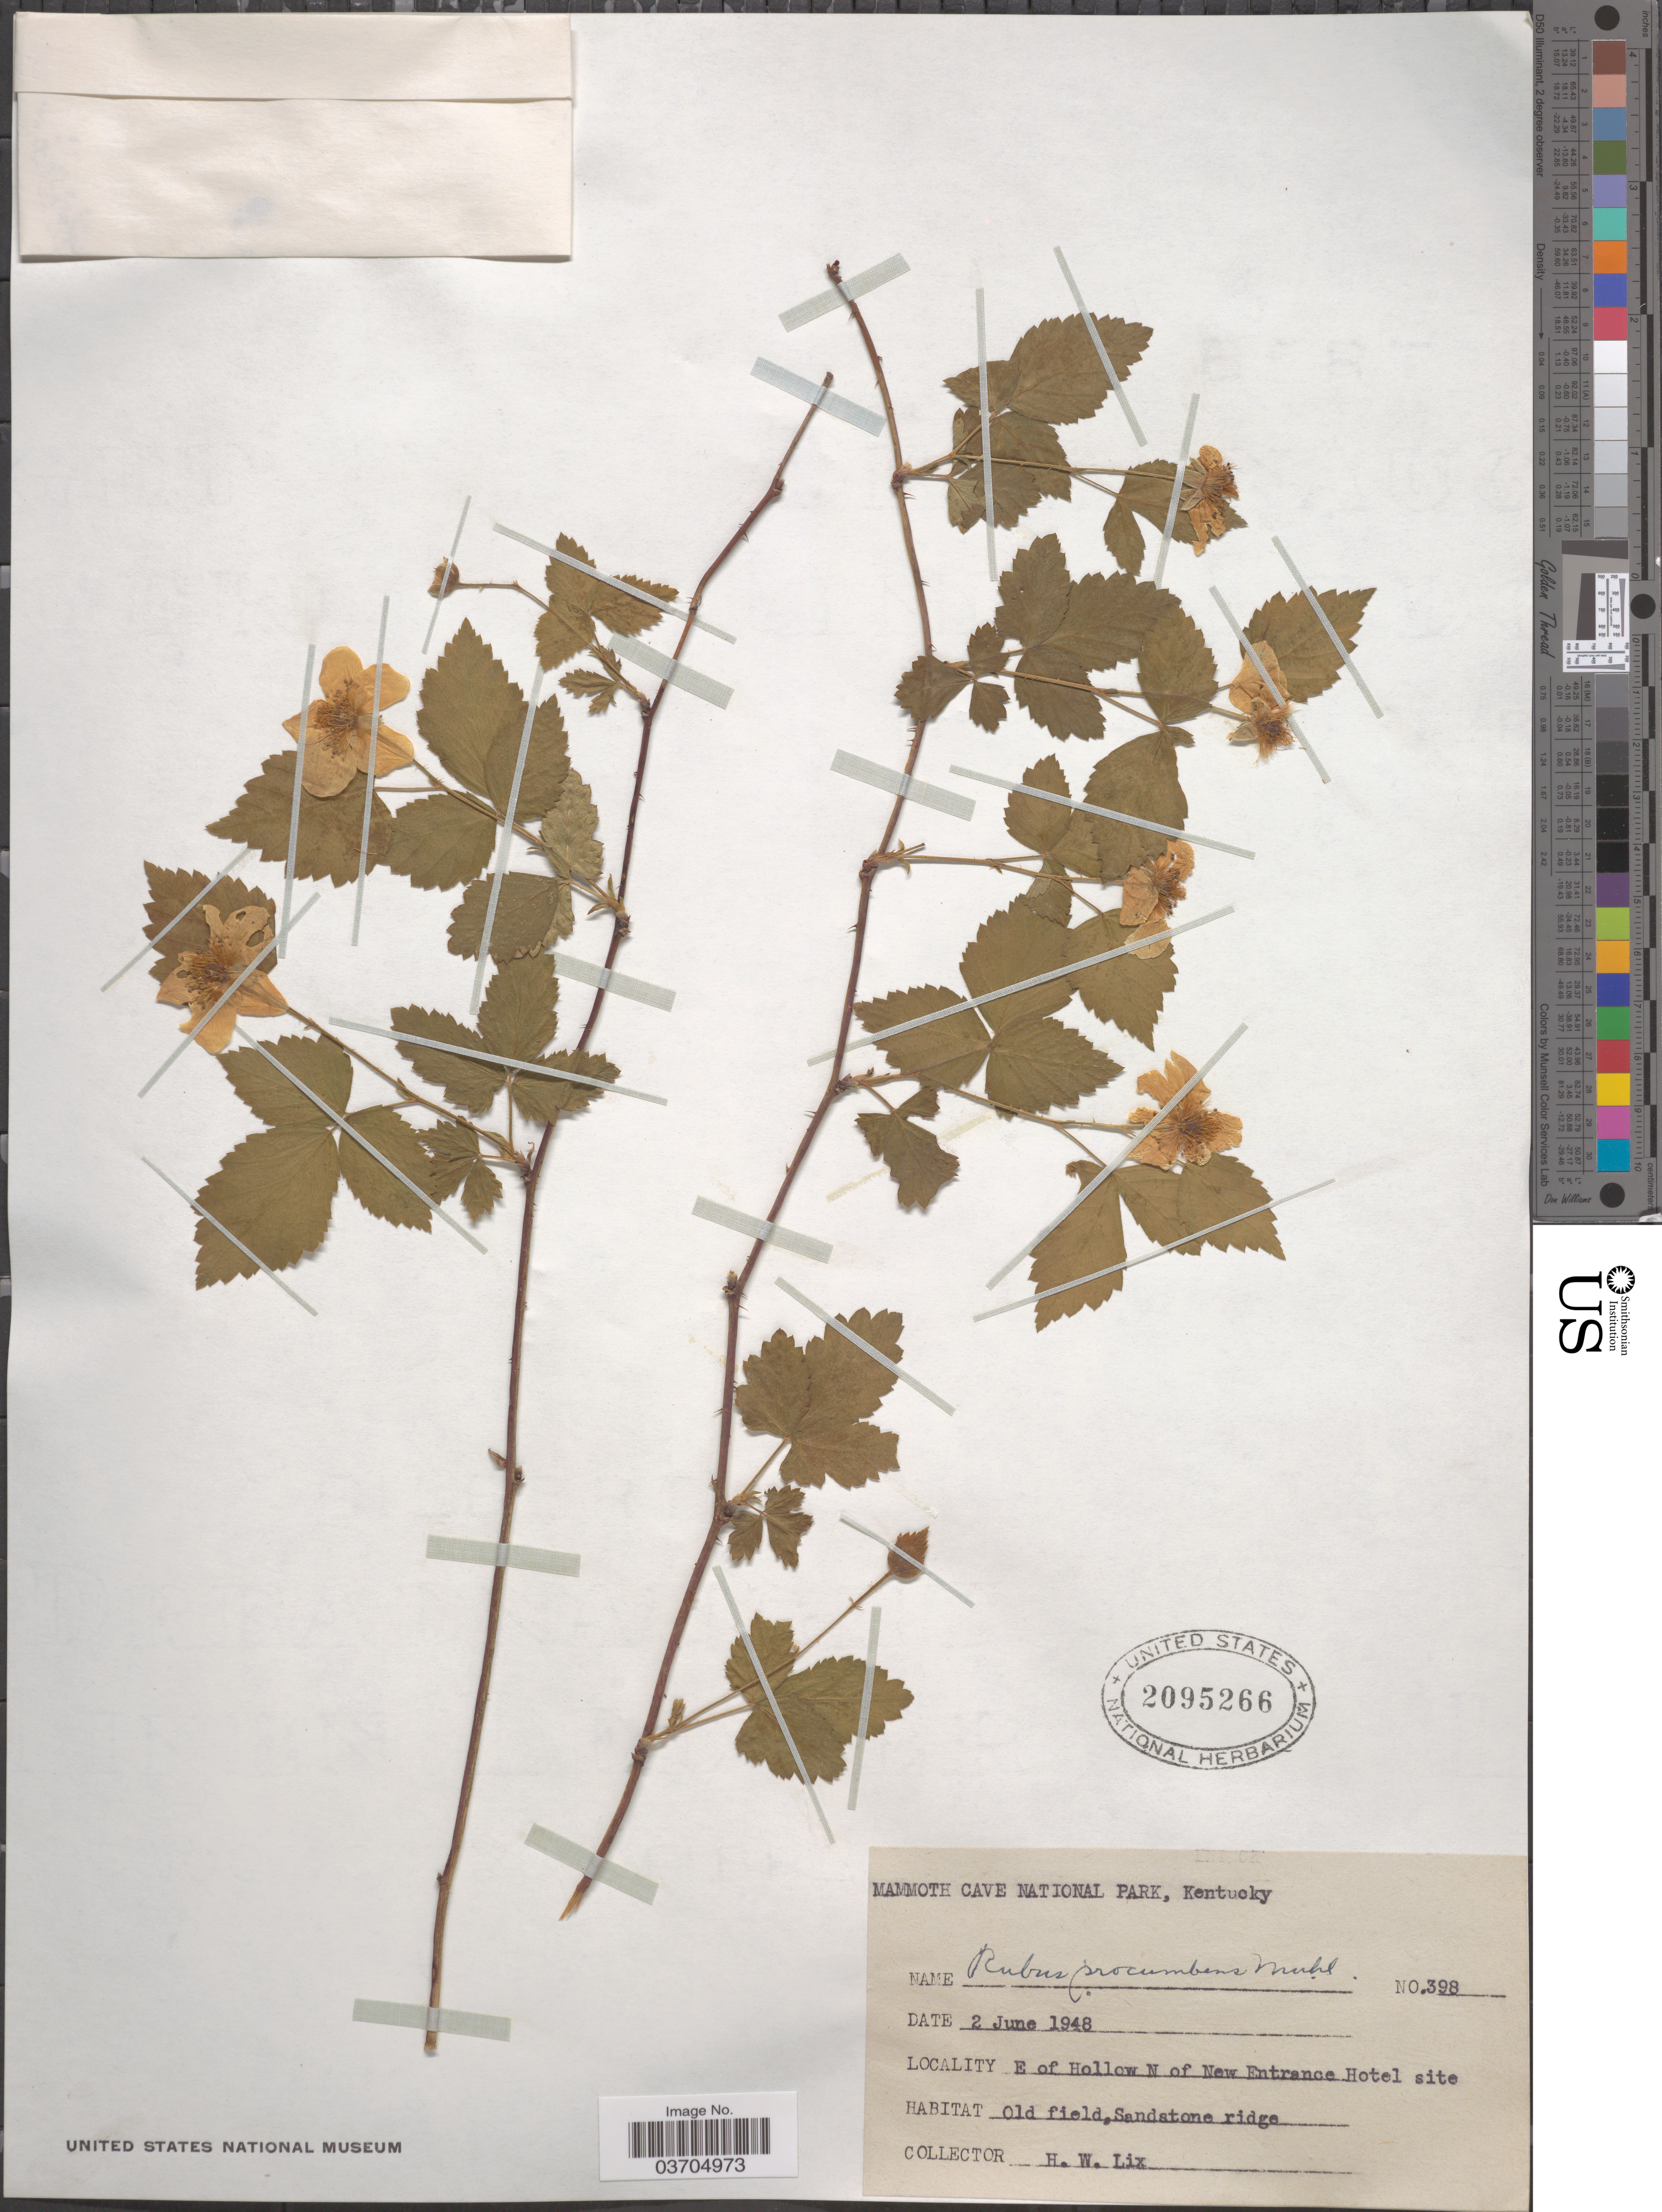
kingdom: Plantae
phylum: Tracheophyta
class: Magnoliopsida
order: Rosales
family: Rosaceae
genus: Rubus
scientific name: Rubus procumbens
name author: Muhl.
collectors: H. W. Lix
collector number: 398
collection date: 1948-06-02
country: United States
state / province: Kentucky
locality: Mammoth Cave National Park. E of Hollow N of New Entrance Hotel site. Old field, Sandstone ridge.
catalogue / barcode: US 2095266